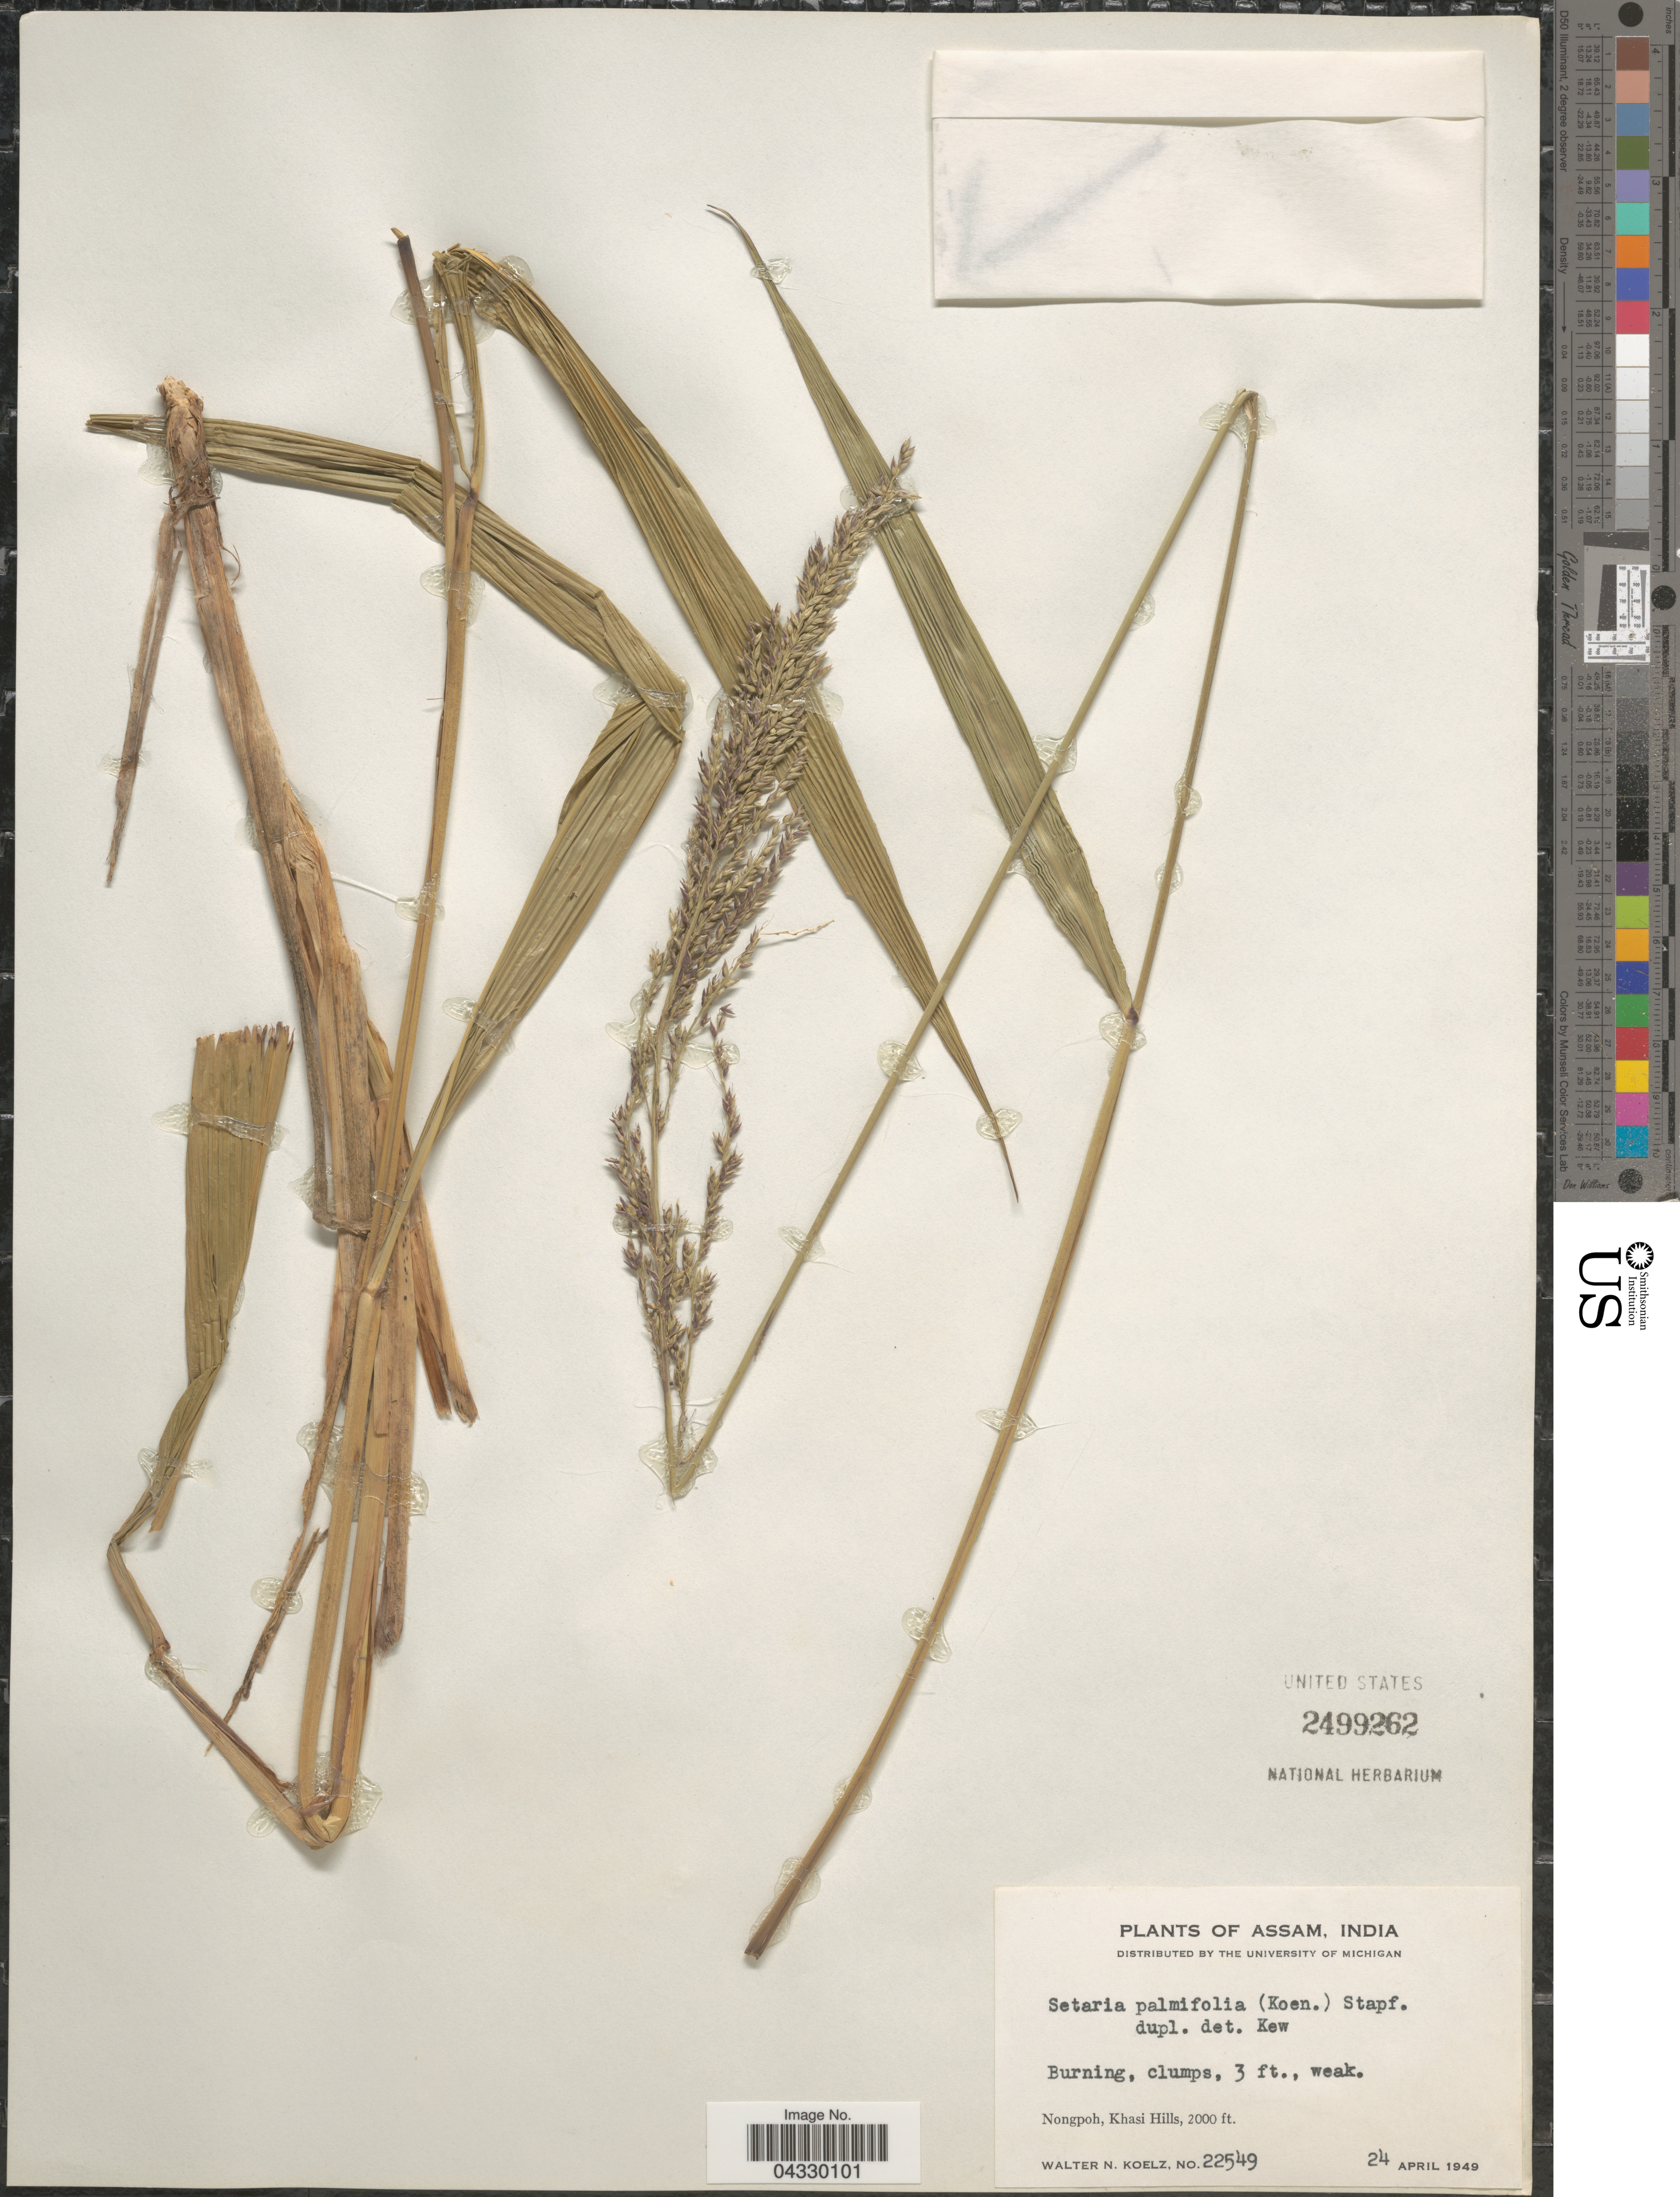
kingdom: Plantae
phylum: Tracheophyta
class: Liliopsida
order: Poales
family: Poaceae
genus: Setaria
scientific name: Setaria palmifolia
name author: (J. Koenig) Stapf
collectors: W. N. Koelz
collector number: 22549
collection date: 1949-04-24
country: India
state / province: Meghalaya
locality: Burning. Nongpoh, Khasi Hills.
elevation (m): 610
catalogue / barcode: US 2499262